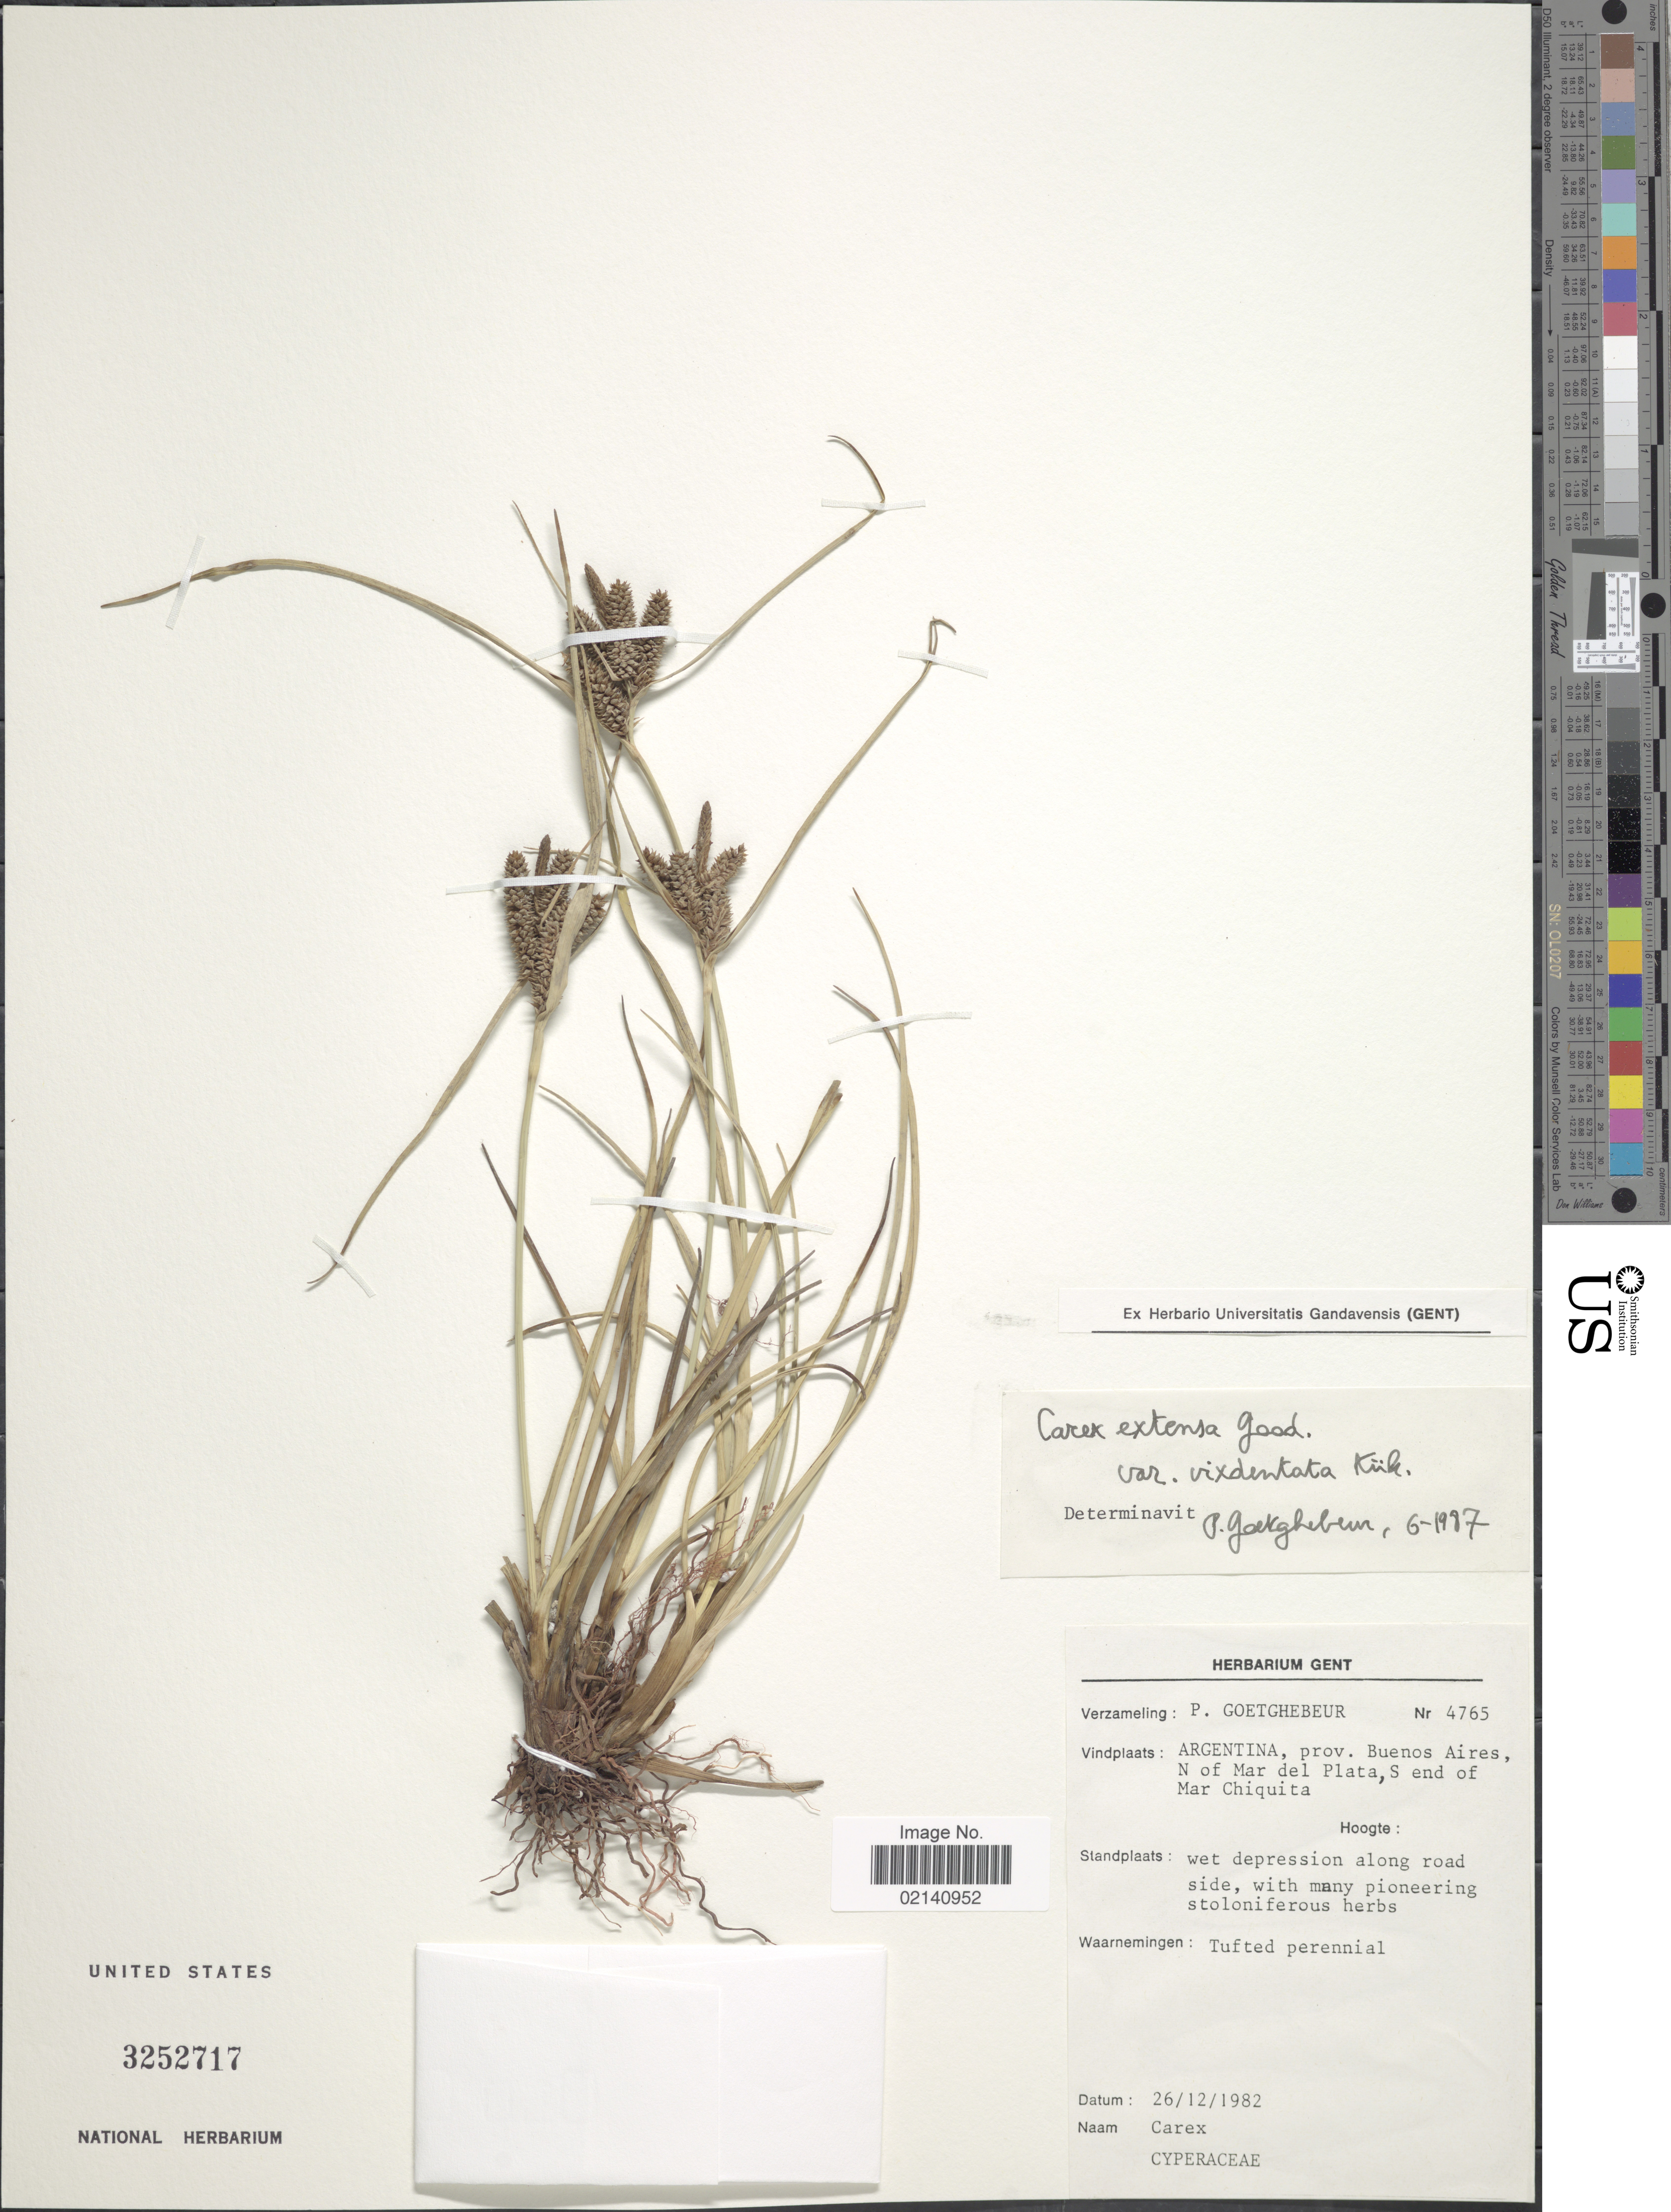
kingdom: Plantae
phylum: Tracheophyta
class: Liliopsida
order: Poales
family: Cyperaceae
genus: Carex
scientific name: Carex vixdentata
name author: (Kük.) G.A. Wheeler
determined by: Jimnéz-Mejias, Pedro, (UPOS), Universidad Pablo de Olavide (SPAIN)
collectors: P. Goetghebeur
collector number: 4765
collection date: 1982-12-26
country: Argentina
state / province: Buenos Aires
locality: N of Mar del Plata, S end of Mar Chiquita, wet depression along road side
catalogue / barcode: US 3252717